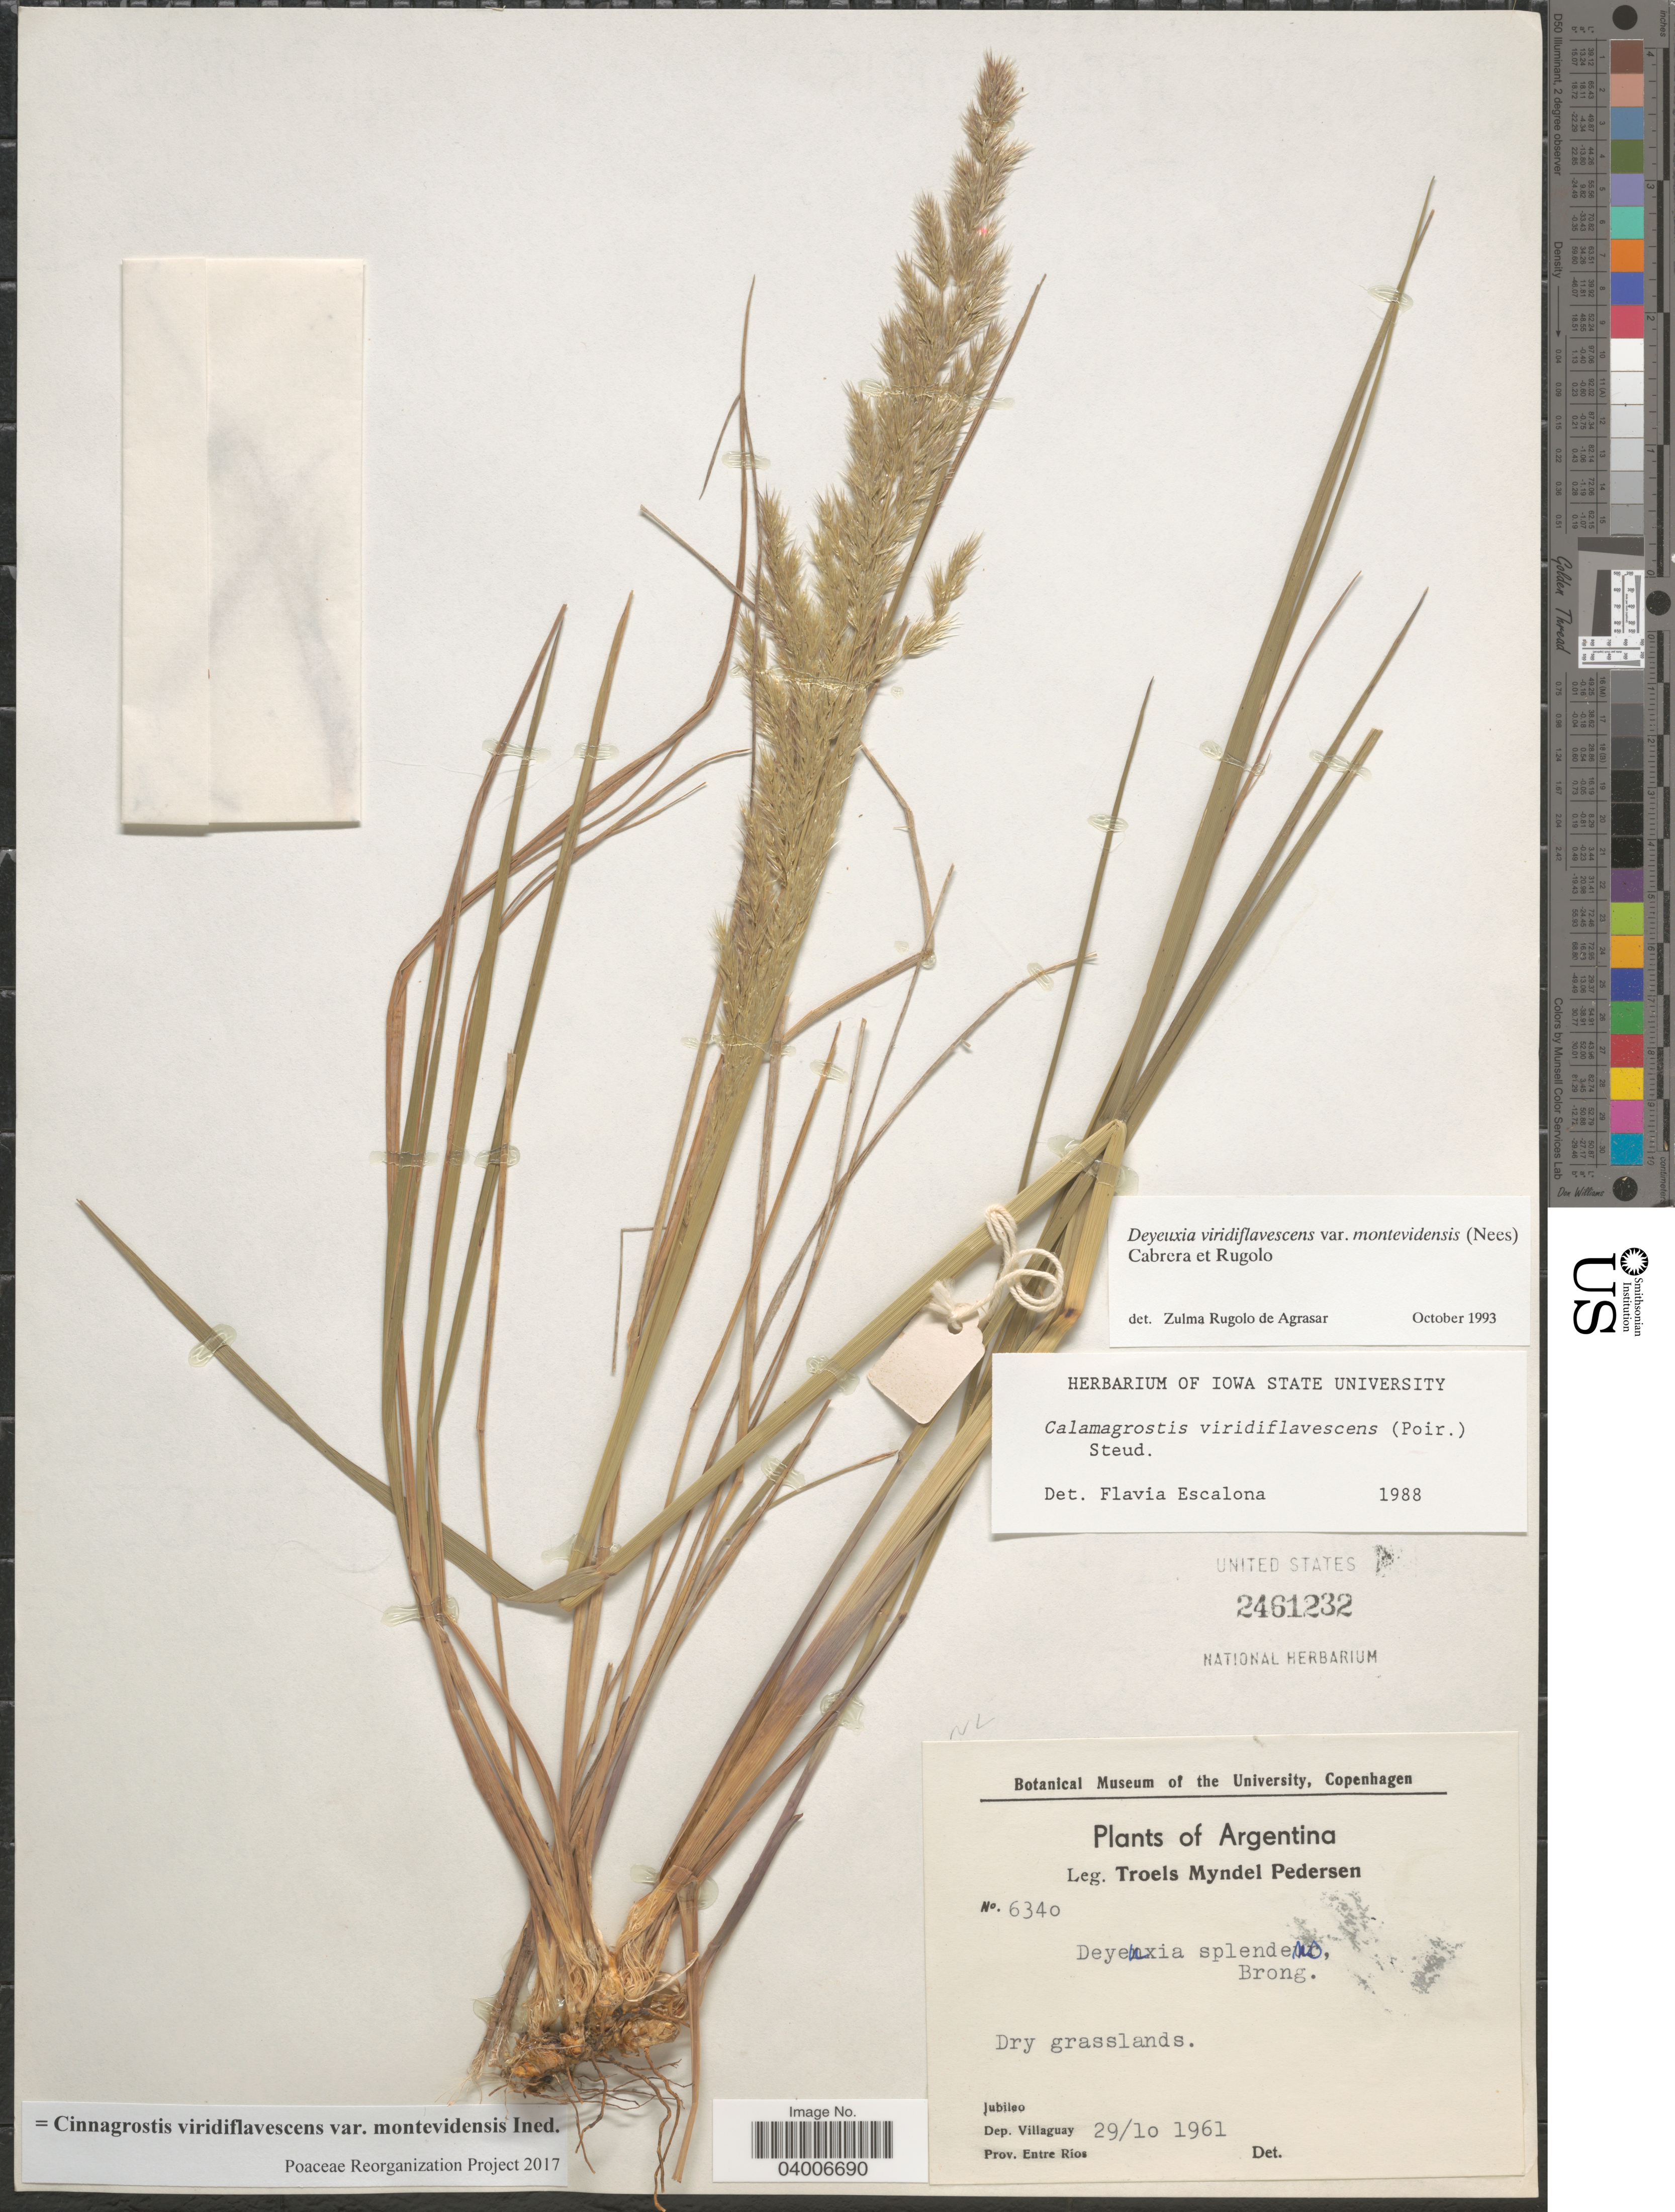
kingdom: Plantae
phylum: Tracheophyta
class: Liliopsida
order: Poales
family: Poaceae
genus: Cinnagrostis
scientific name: Cinnagrostis viridiflavescens var. montevidensis ined.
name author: (Nees) P.M. Peterson et al.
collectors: T. Pederson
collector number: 6340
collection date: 1961-10-29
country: Argentina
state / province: Entre Rios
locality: Jubilco. Dep. Villaguay.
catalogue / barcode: US 2461232